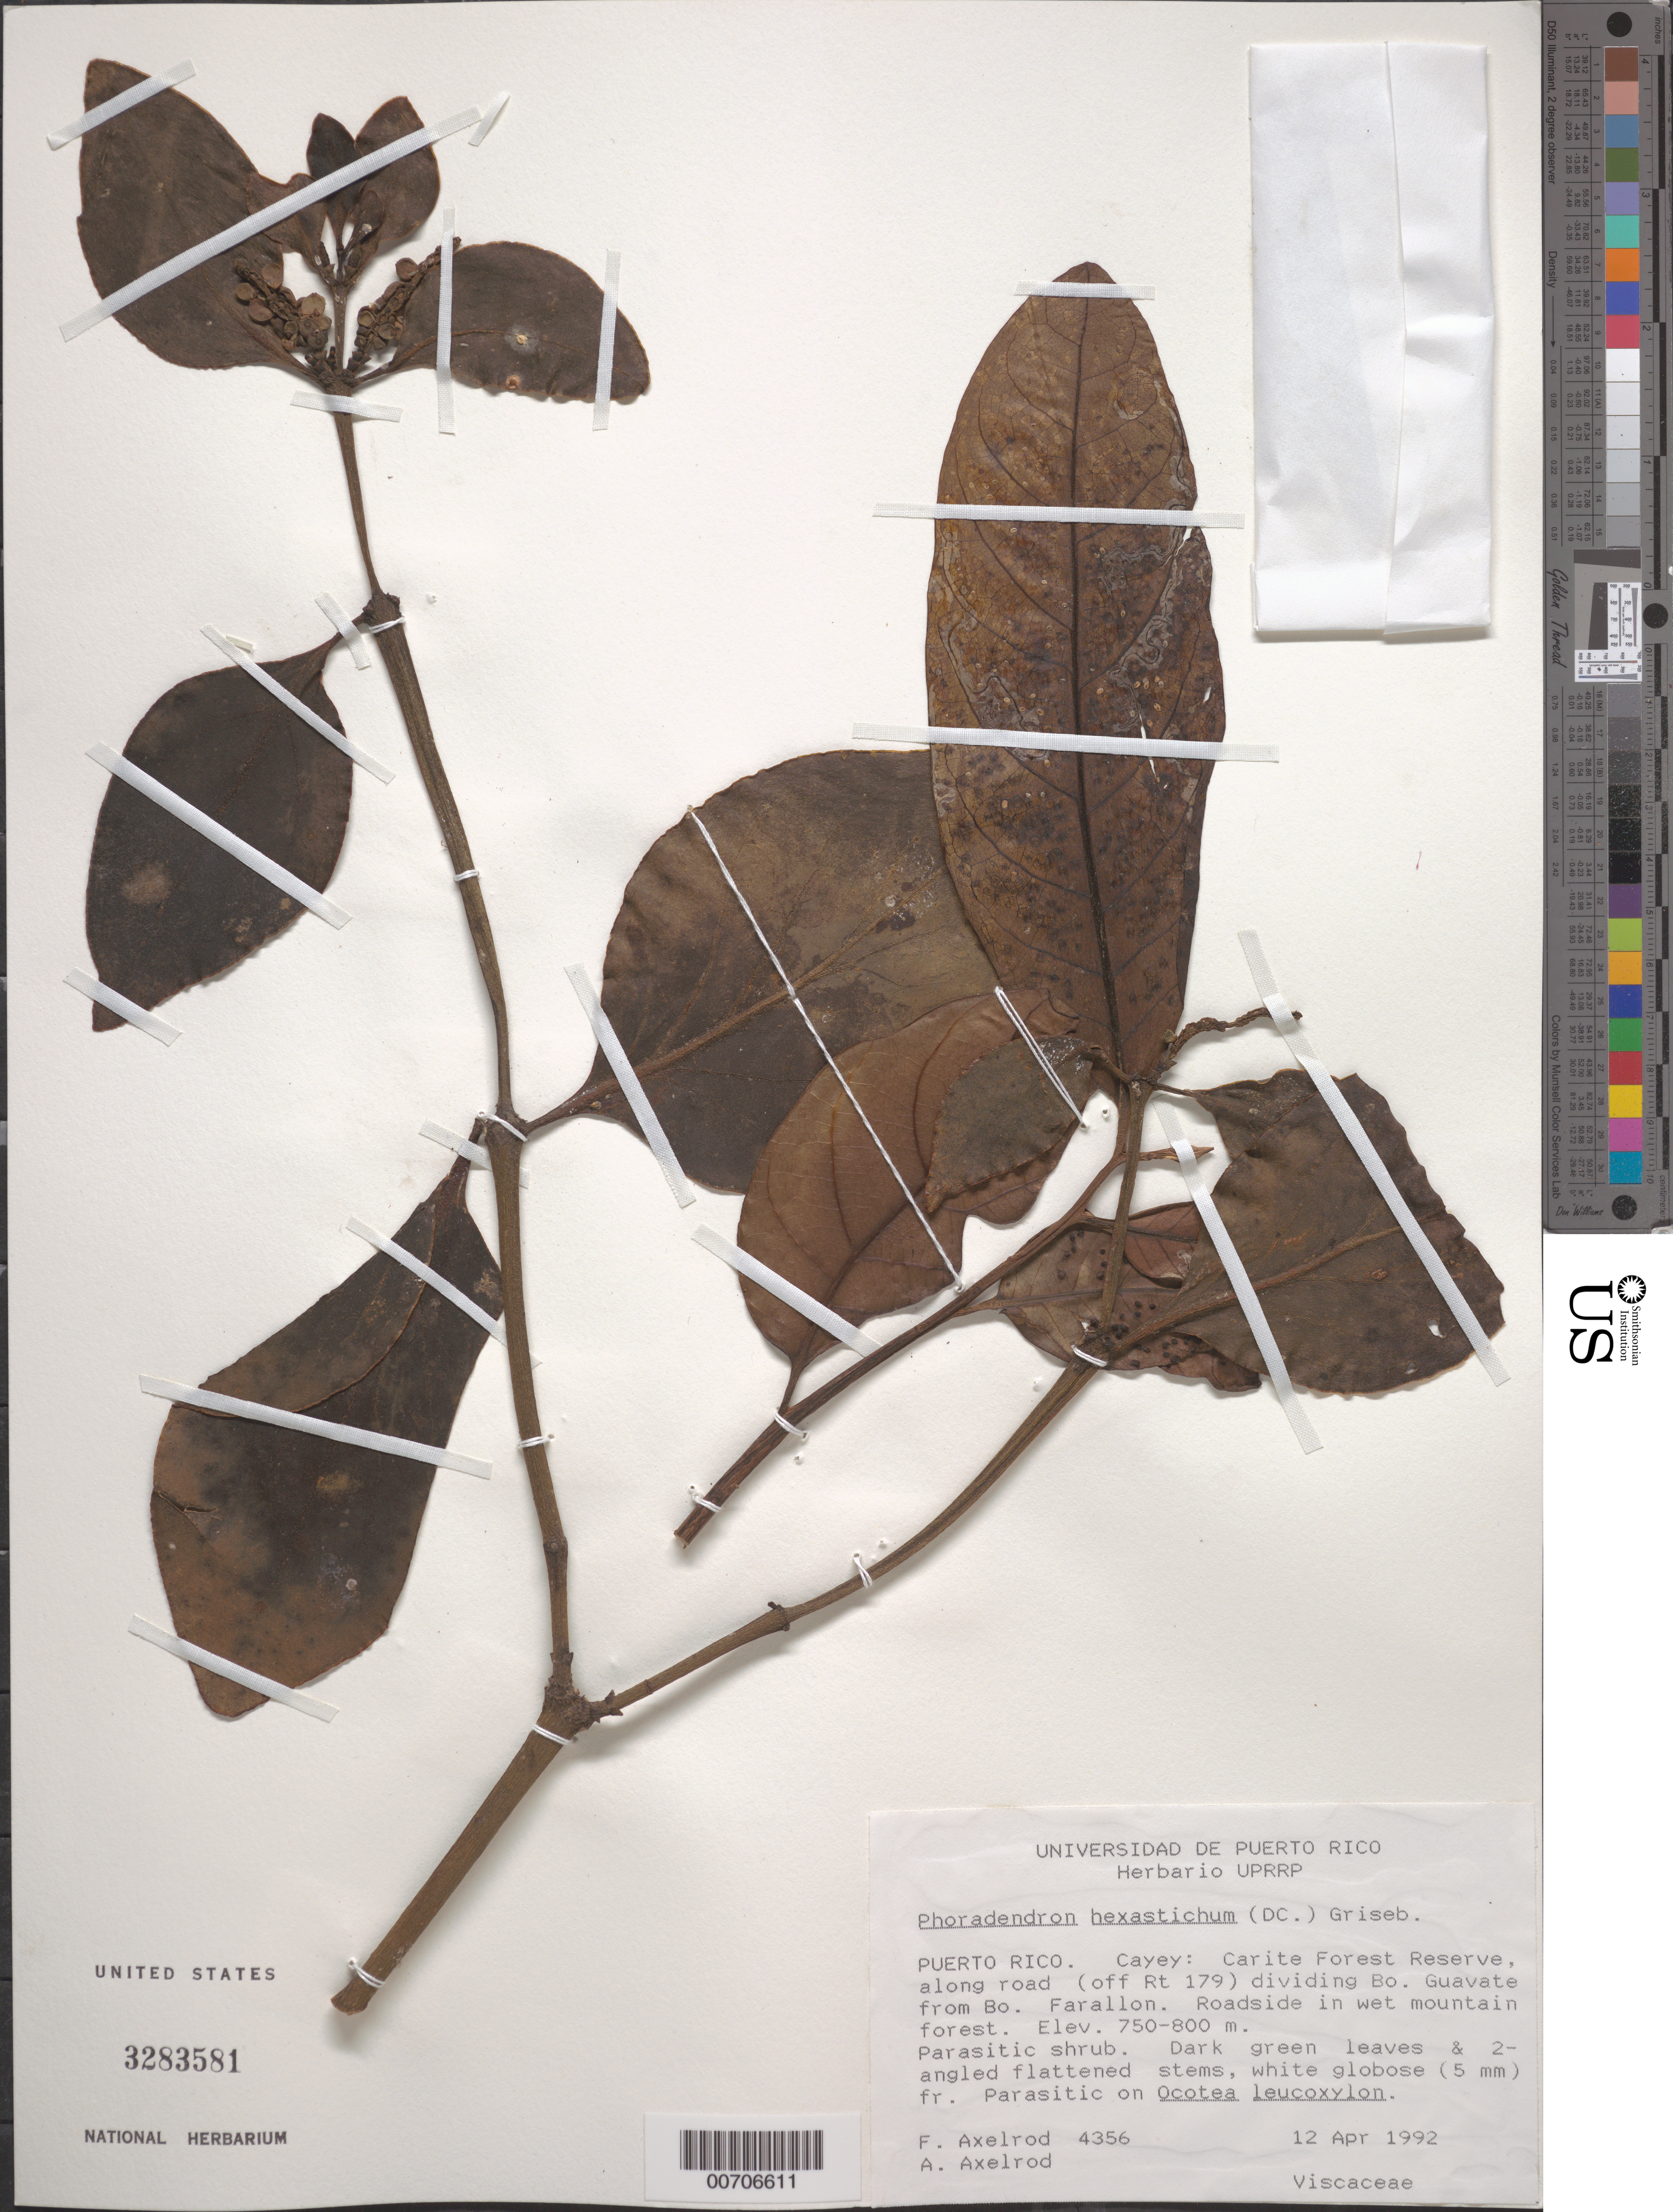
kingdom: Plantae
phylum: Tracheophyta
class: Magnoliopsida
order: Santalales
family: Viscaceae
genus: Phoradendron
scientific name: Phoradendron hexastichum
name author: (DC.) Griseb.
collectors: F. S. Axelrod & A. Axelrod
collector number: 4356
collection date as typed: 12 Apr 1992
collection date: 1992-04-12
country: Puerto Rico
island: Greater Antilles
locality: Cayey: Carite Forest Reserve, along road (off Rt.179) dividing Bo. Guavate from Bo. Farallon.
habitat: Roadside in wet mountain forest; on Ocotea leucoxylon.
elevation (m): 750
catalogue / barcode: US 3283581